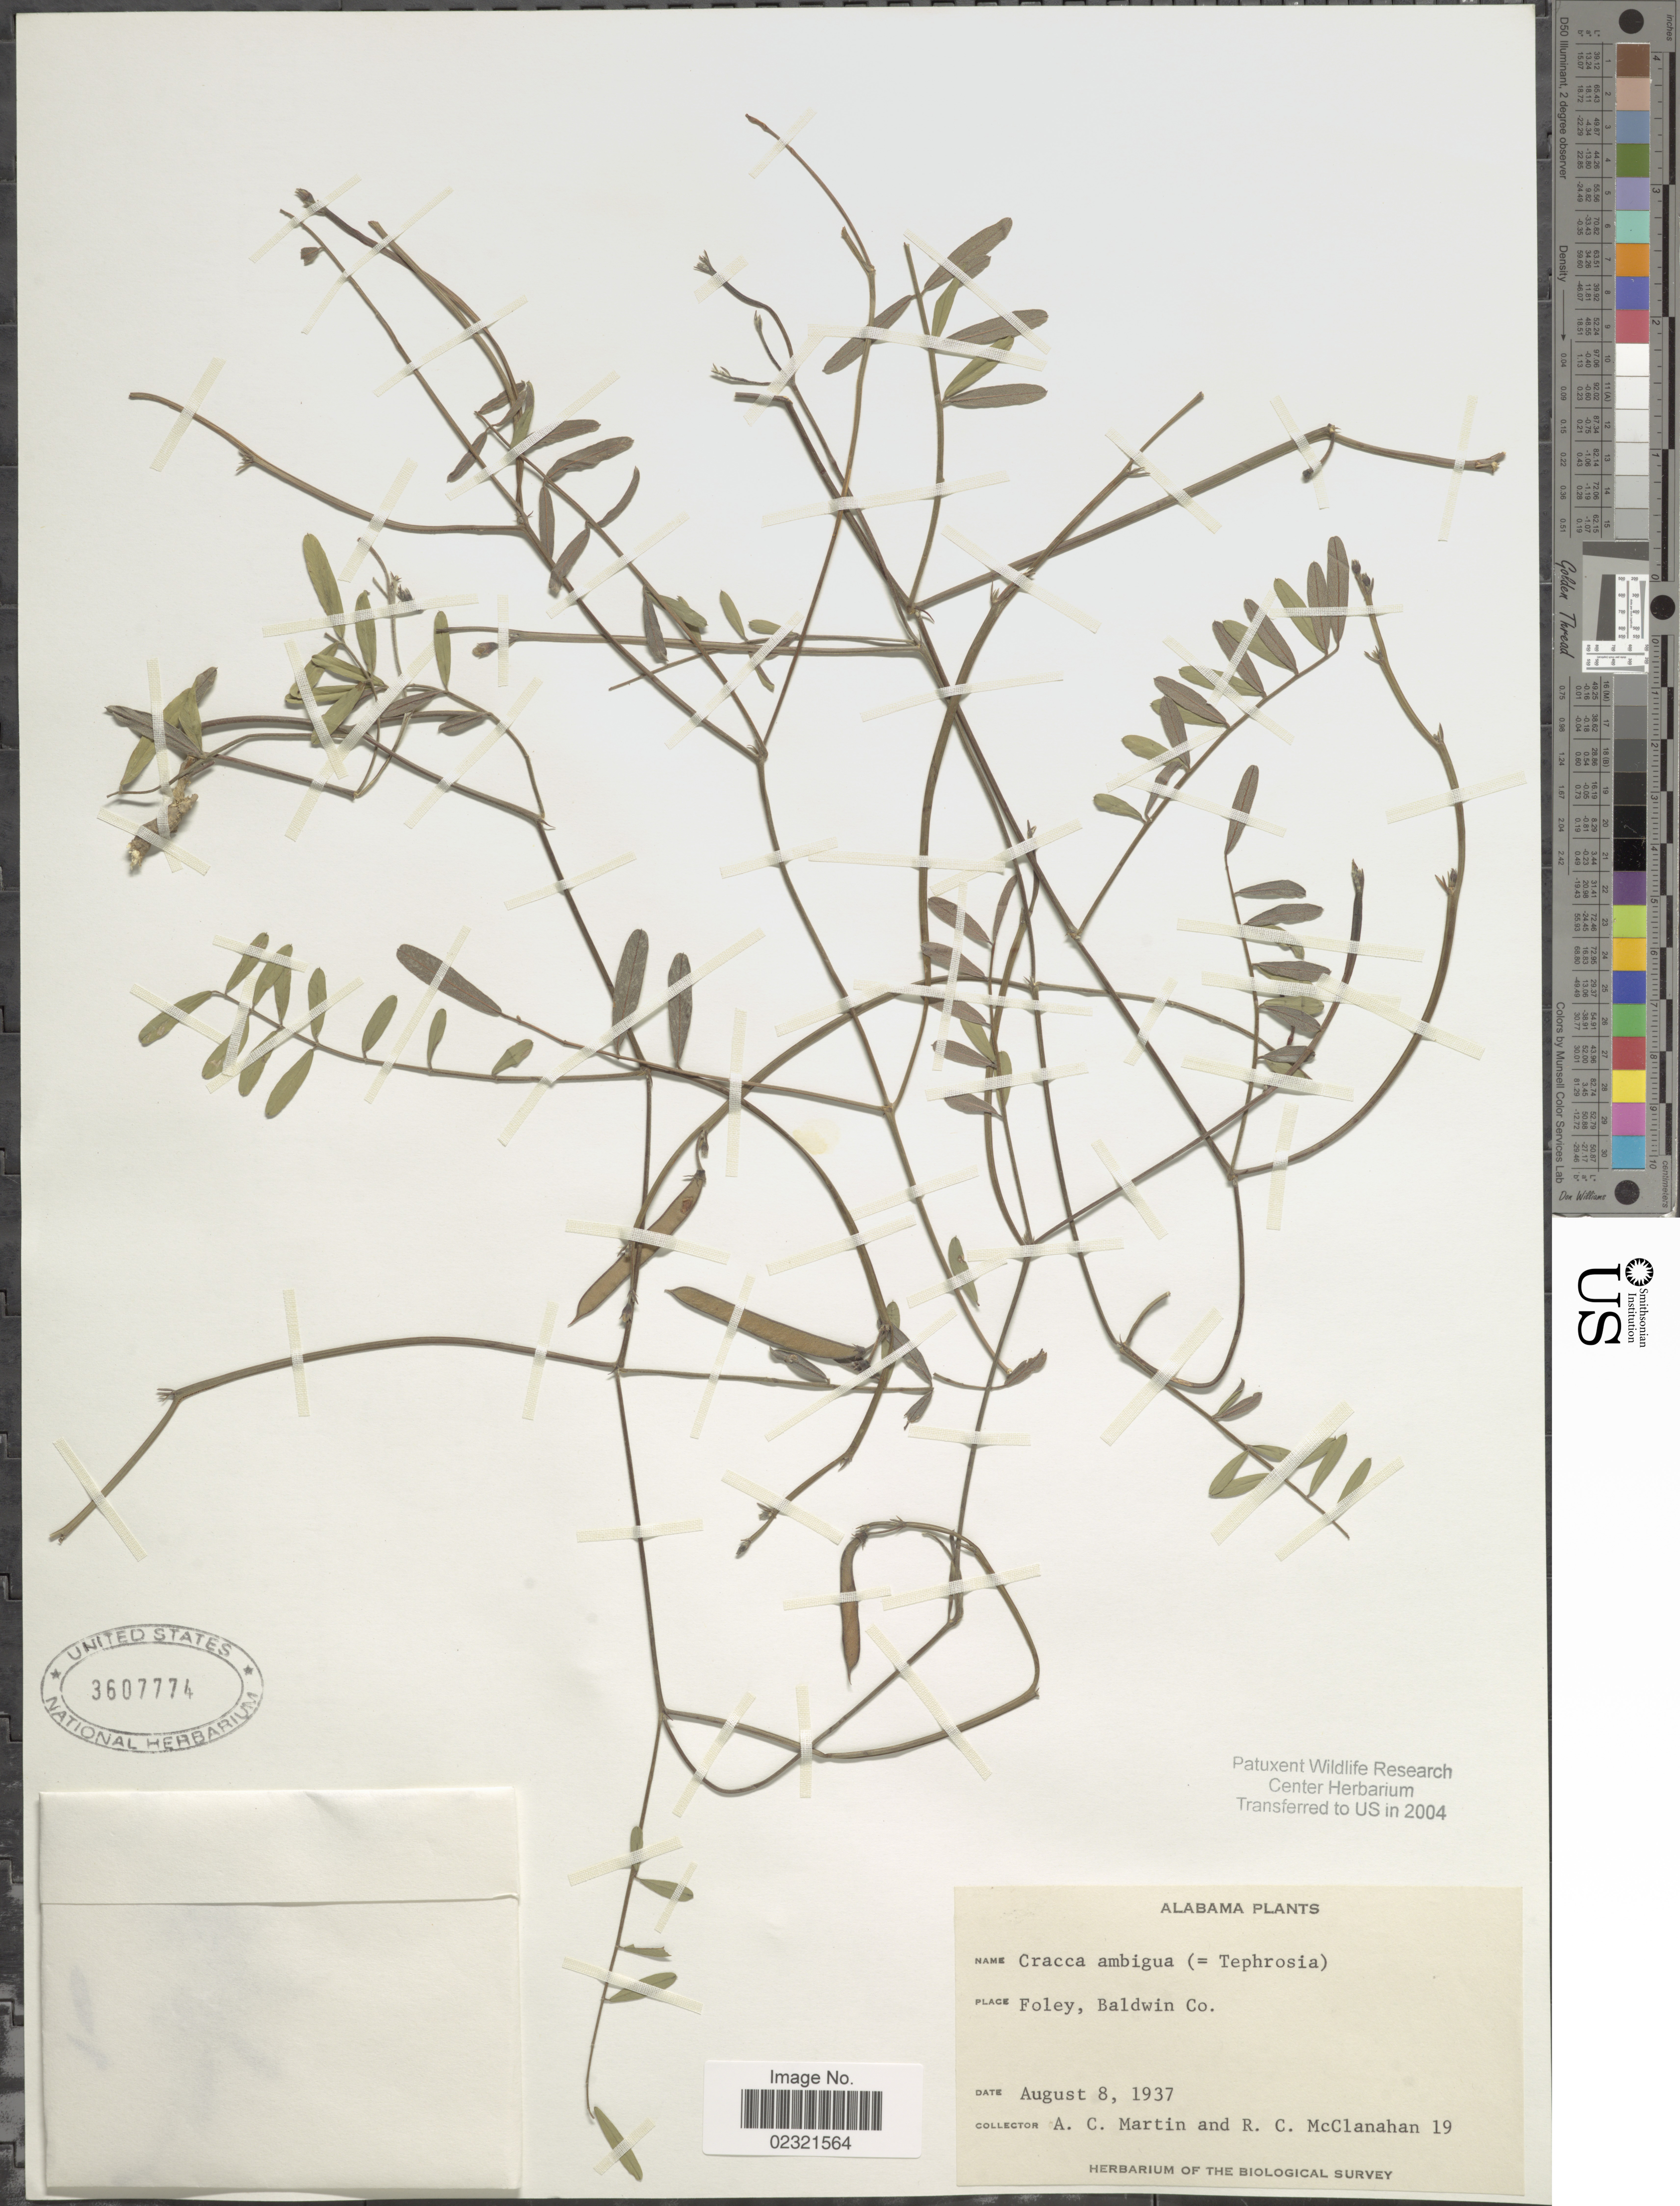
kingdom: Plantae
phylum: Tracheophyta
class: Magnoliopsida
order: Fabales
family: Fabaceae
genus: Tephrosia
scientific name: Tephrosia florida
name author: (Dietr.) C.E. Wood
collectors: A. C. Martin & R. McClanahan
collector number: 19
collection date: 1937-08-08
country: United States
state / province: Alabama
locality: Foley, Baldwin Co.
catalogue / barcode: US 3607774